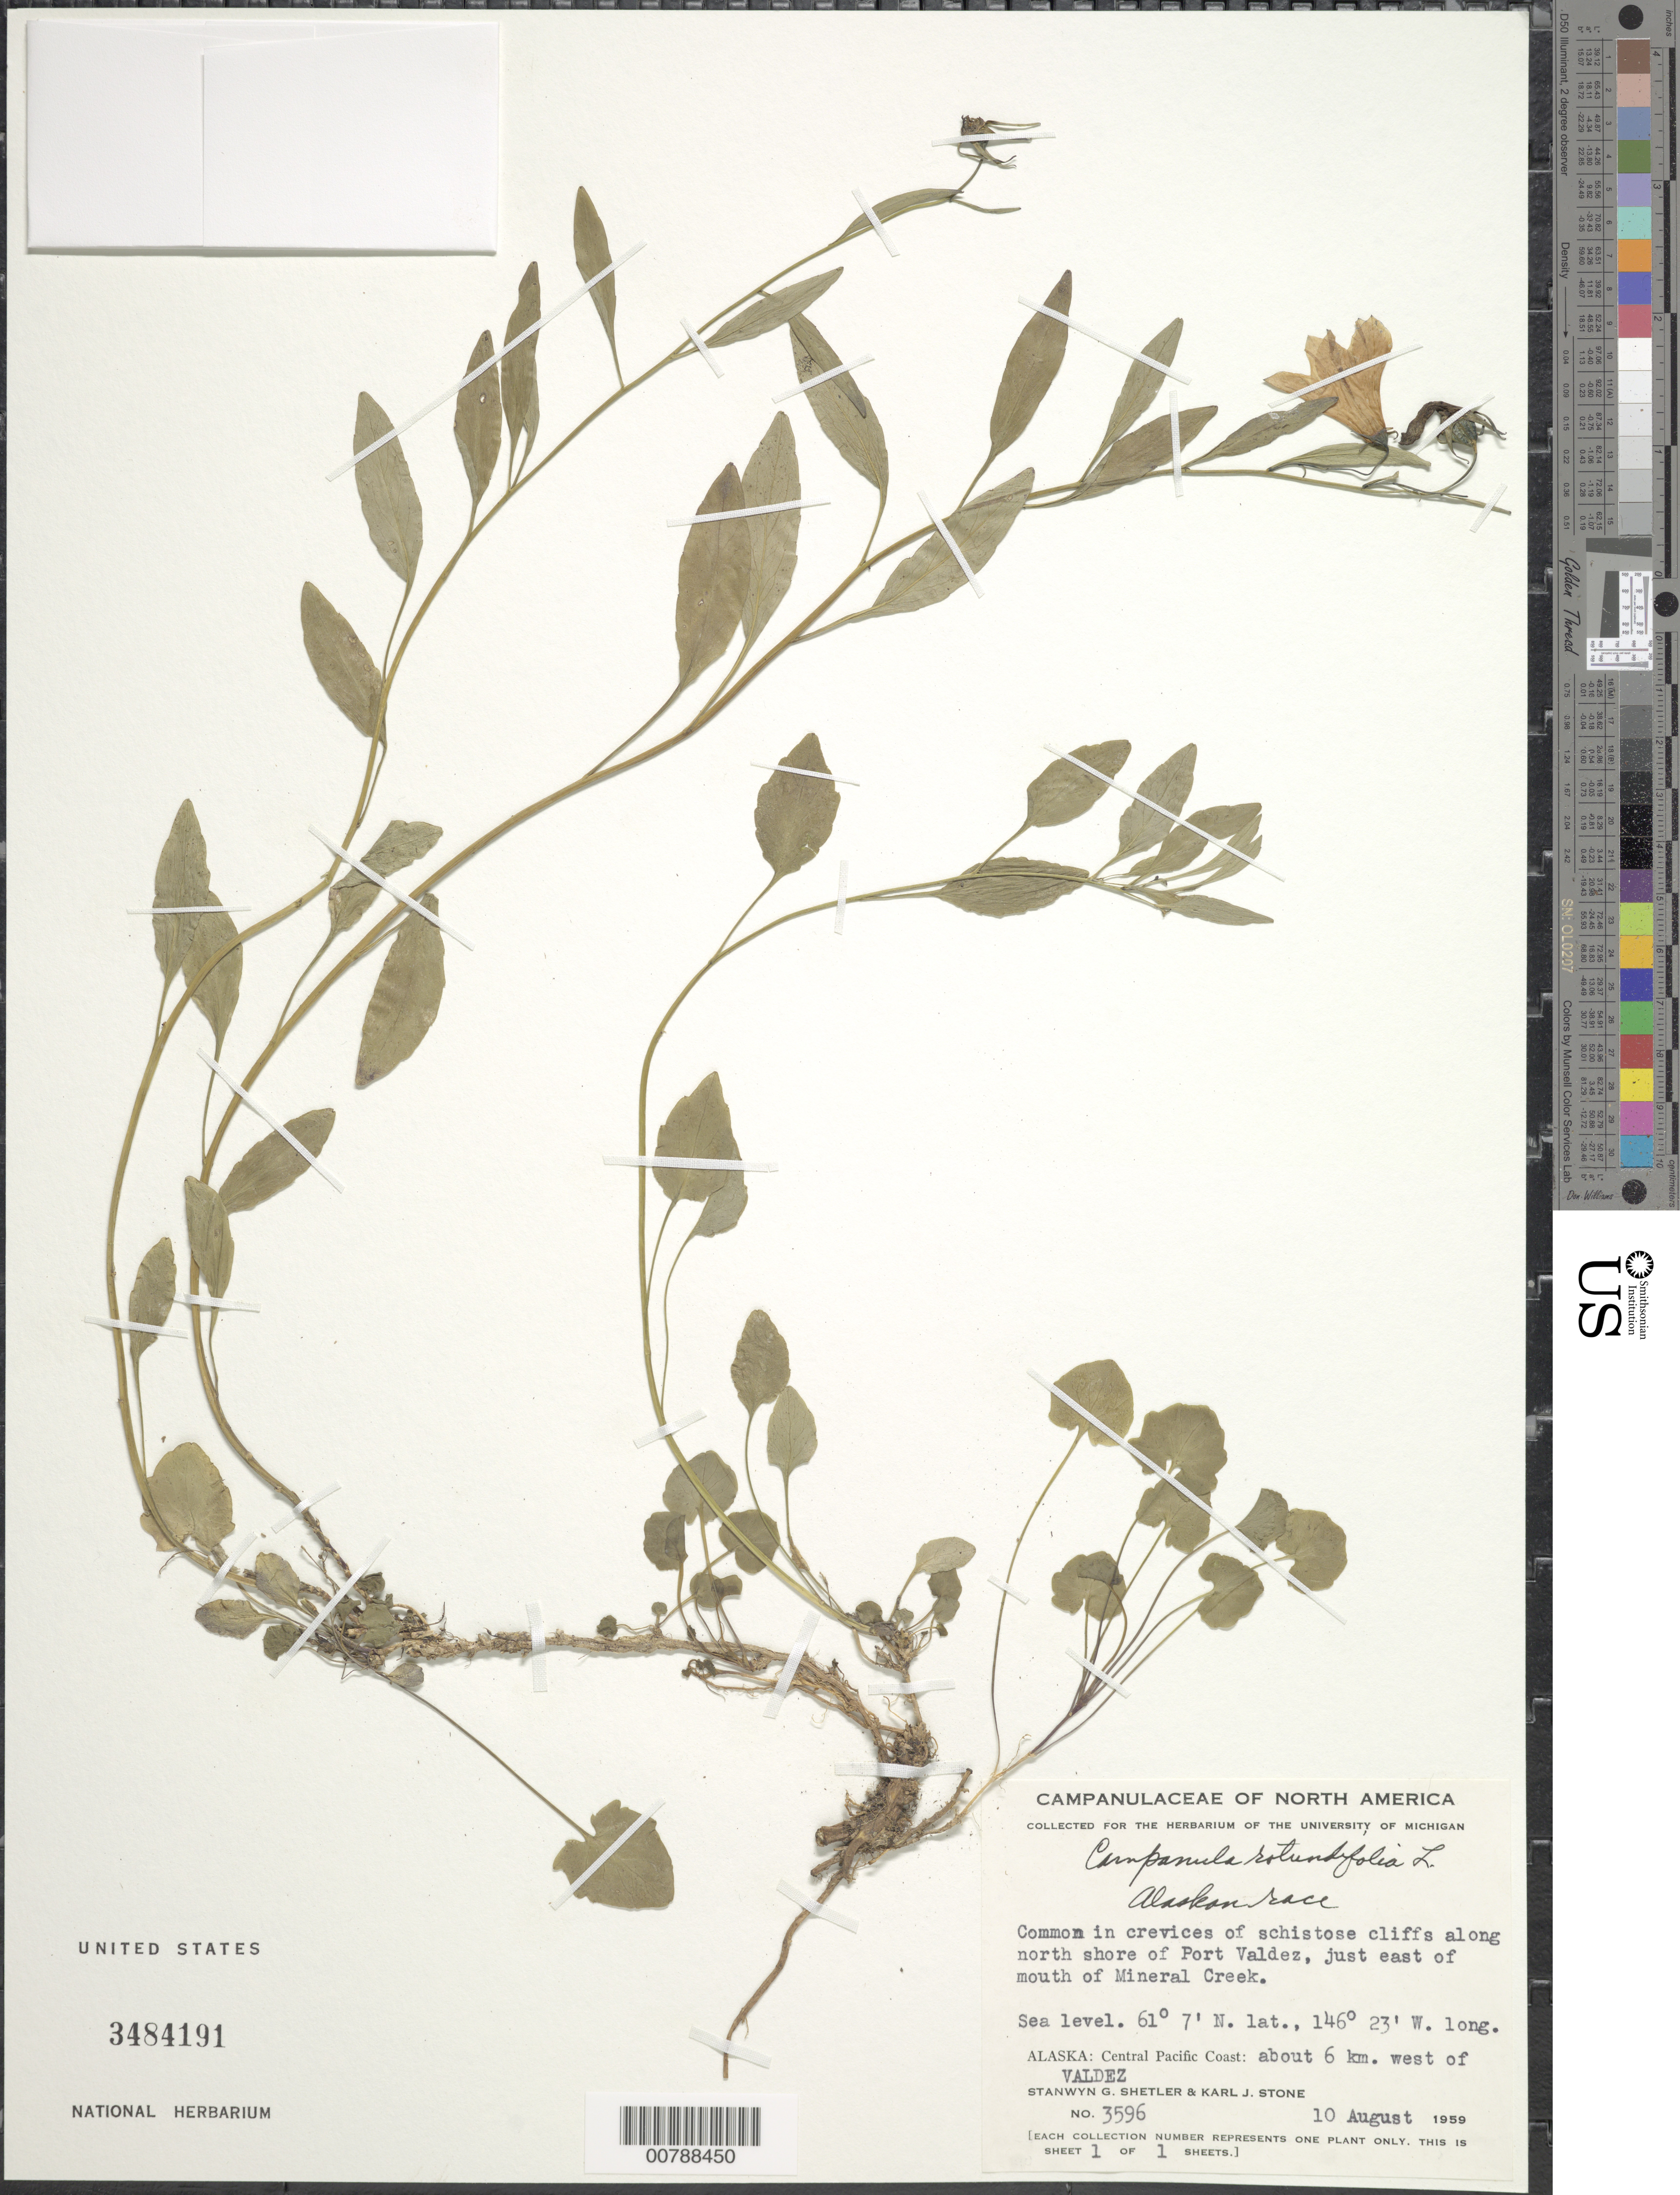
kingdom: Plantae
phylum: Tracheophyta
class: Magnoliopsida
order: Asterales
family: Campanulaceae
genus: Campanula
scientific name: Campanula rotundifolia L. Alaskan race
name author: L.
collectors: S. Shetler & K. J. Stone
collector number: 3596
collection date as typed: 10 August 1959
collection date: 1959-08-10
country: United States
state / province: Alaska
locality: Central Pacific Coast. Along north shore of Port Valdez, just east of mouth of Mineral Creek.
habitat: Common in crevices of schistose cliffs .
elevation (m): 0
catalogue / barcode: US 3484191